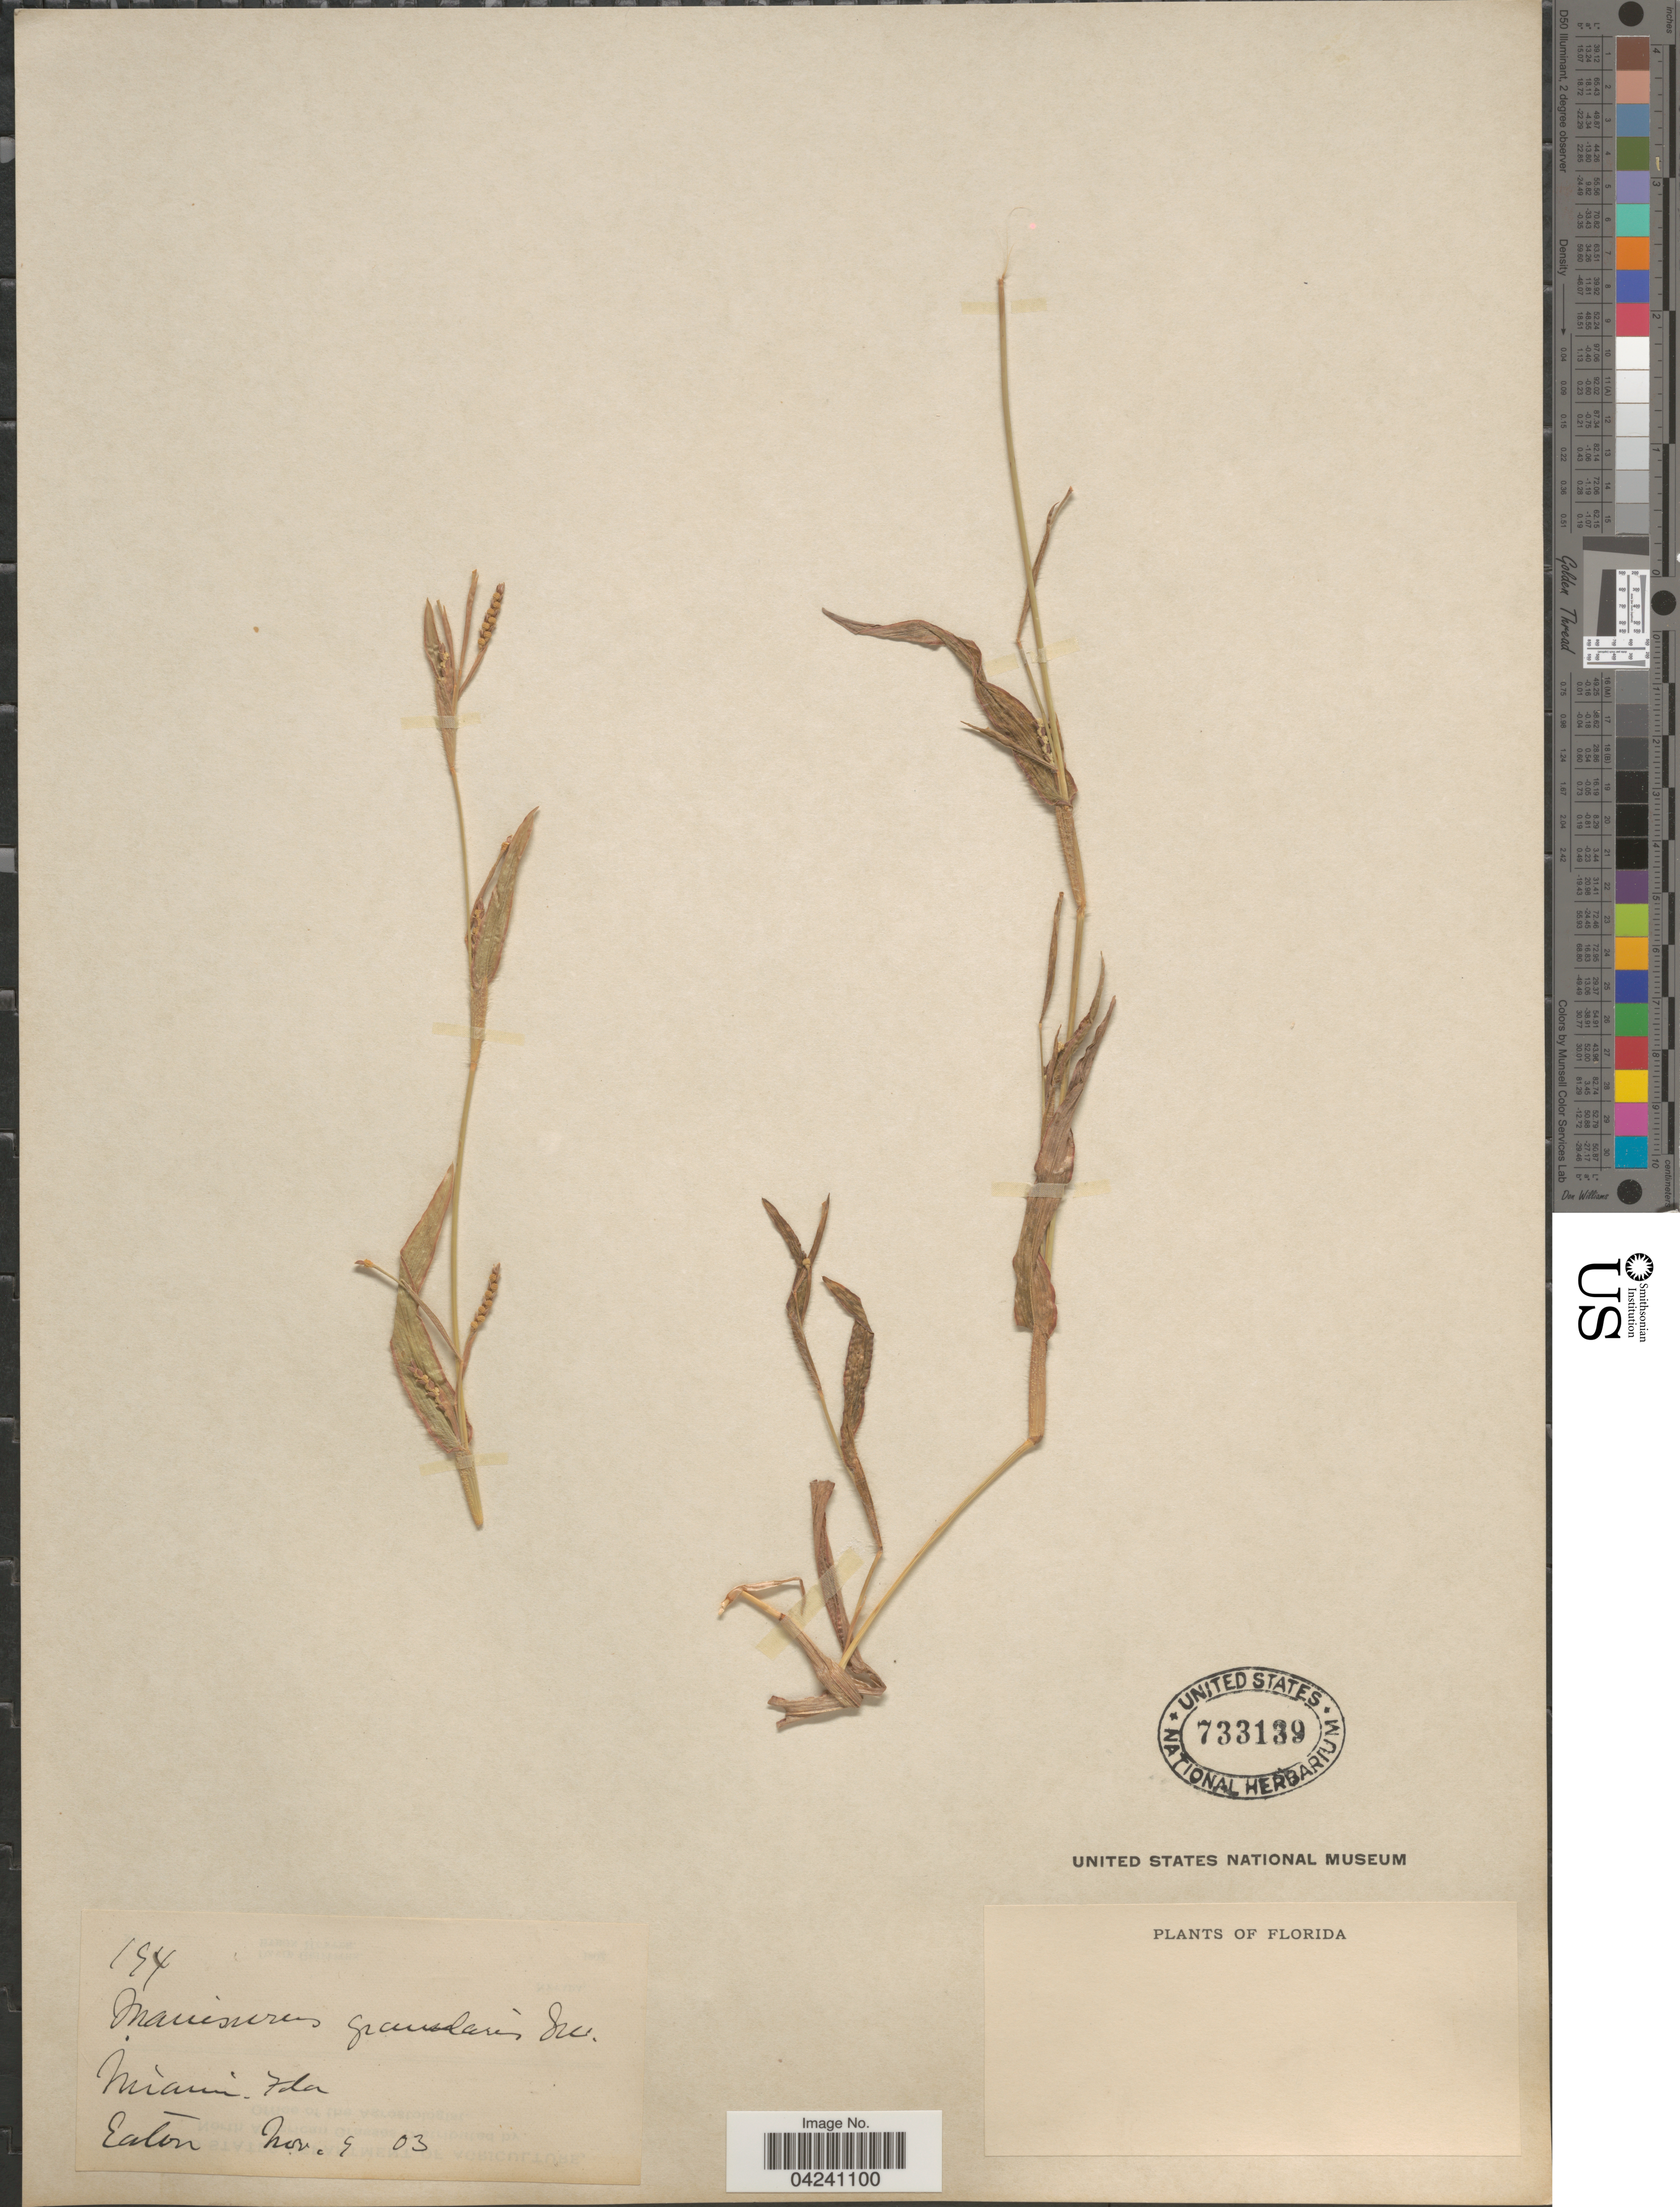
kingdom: Plantae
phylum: Tracheophyta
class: Liliopsida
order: Poales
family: Poaceae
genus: Hackelochloa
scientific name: Hackelochloa granularis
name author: (L.) Kuntze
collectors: -- Eaton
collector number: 194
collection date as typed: Transcribed d/m/y: 9/11/3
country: United States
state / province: Florida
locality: Miami.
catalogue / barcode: US 733139